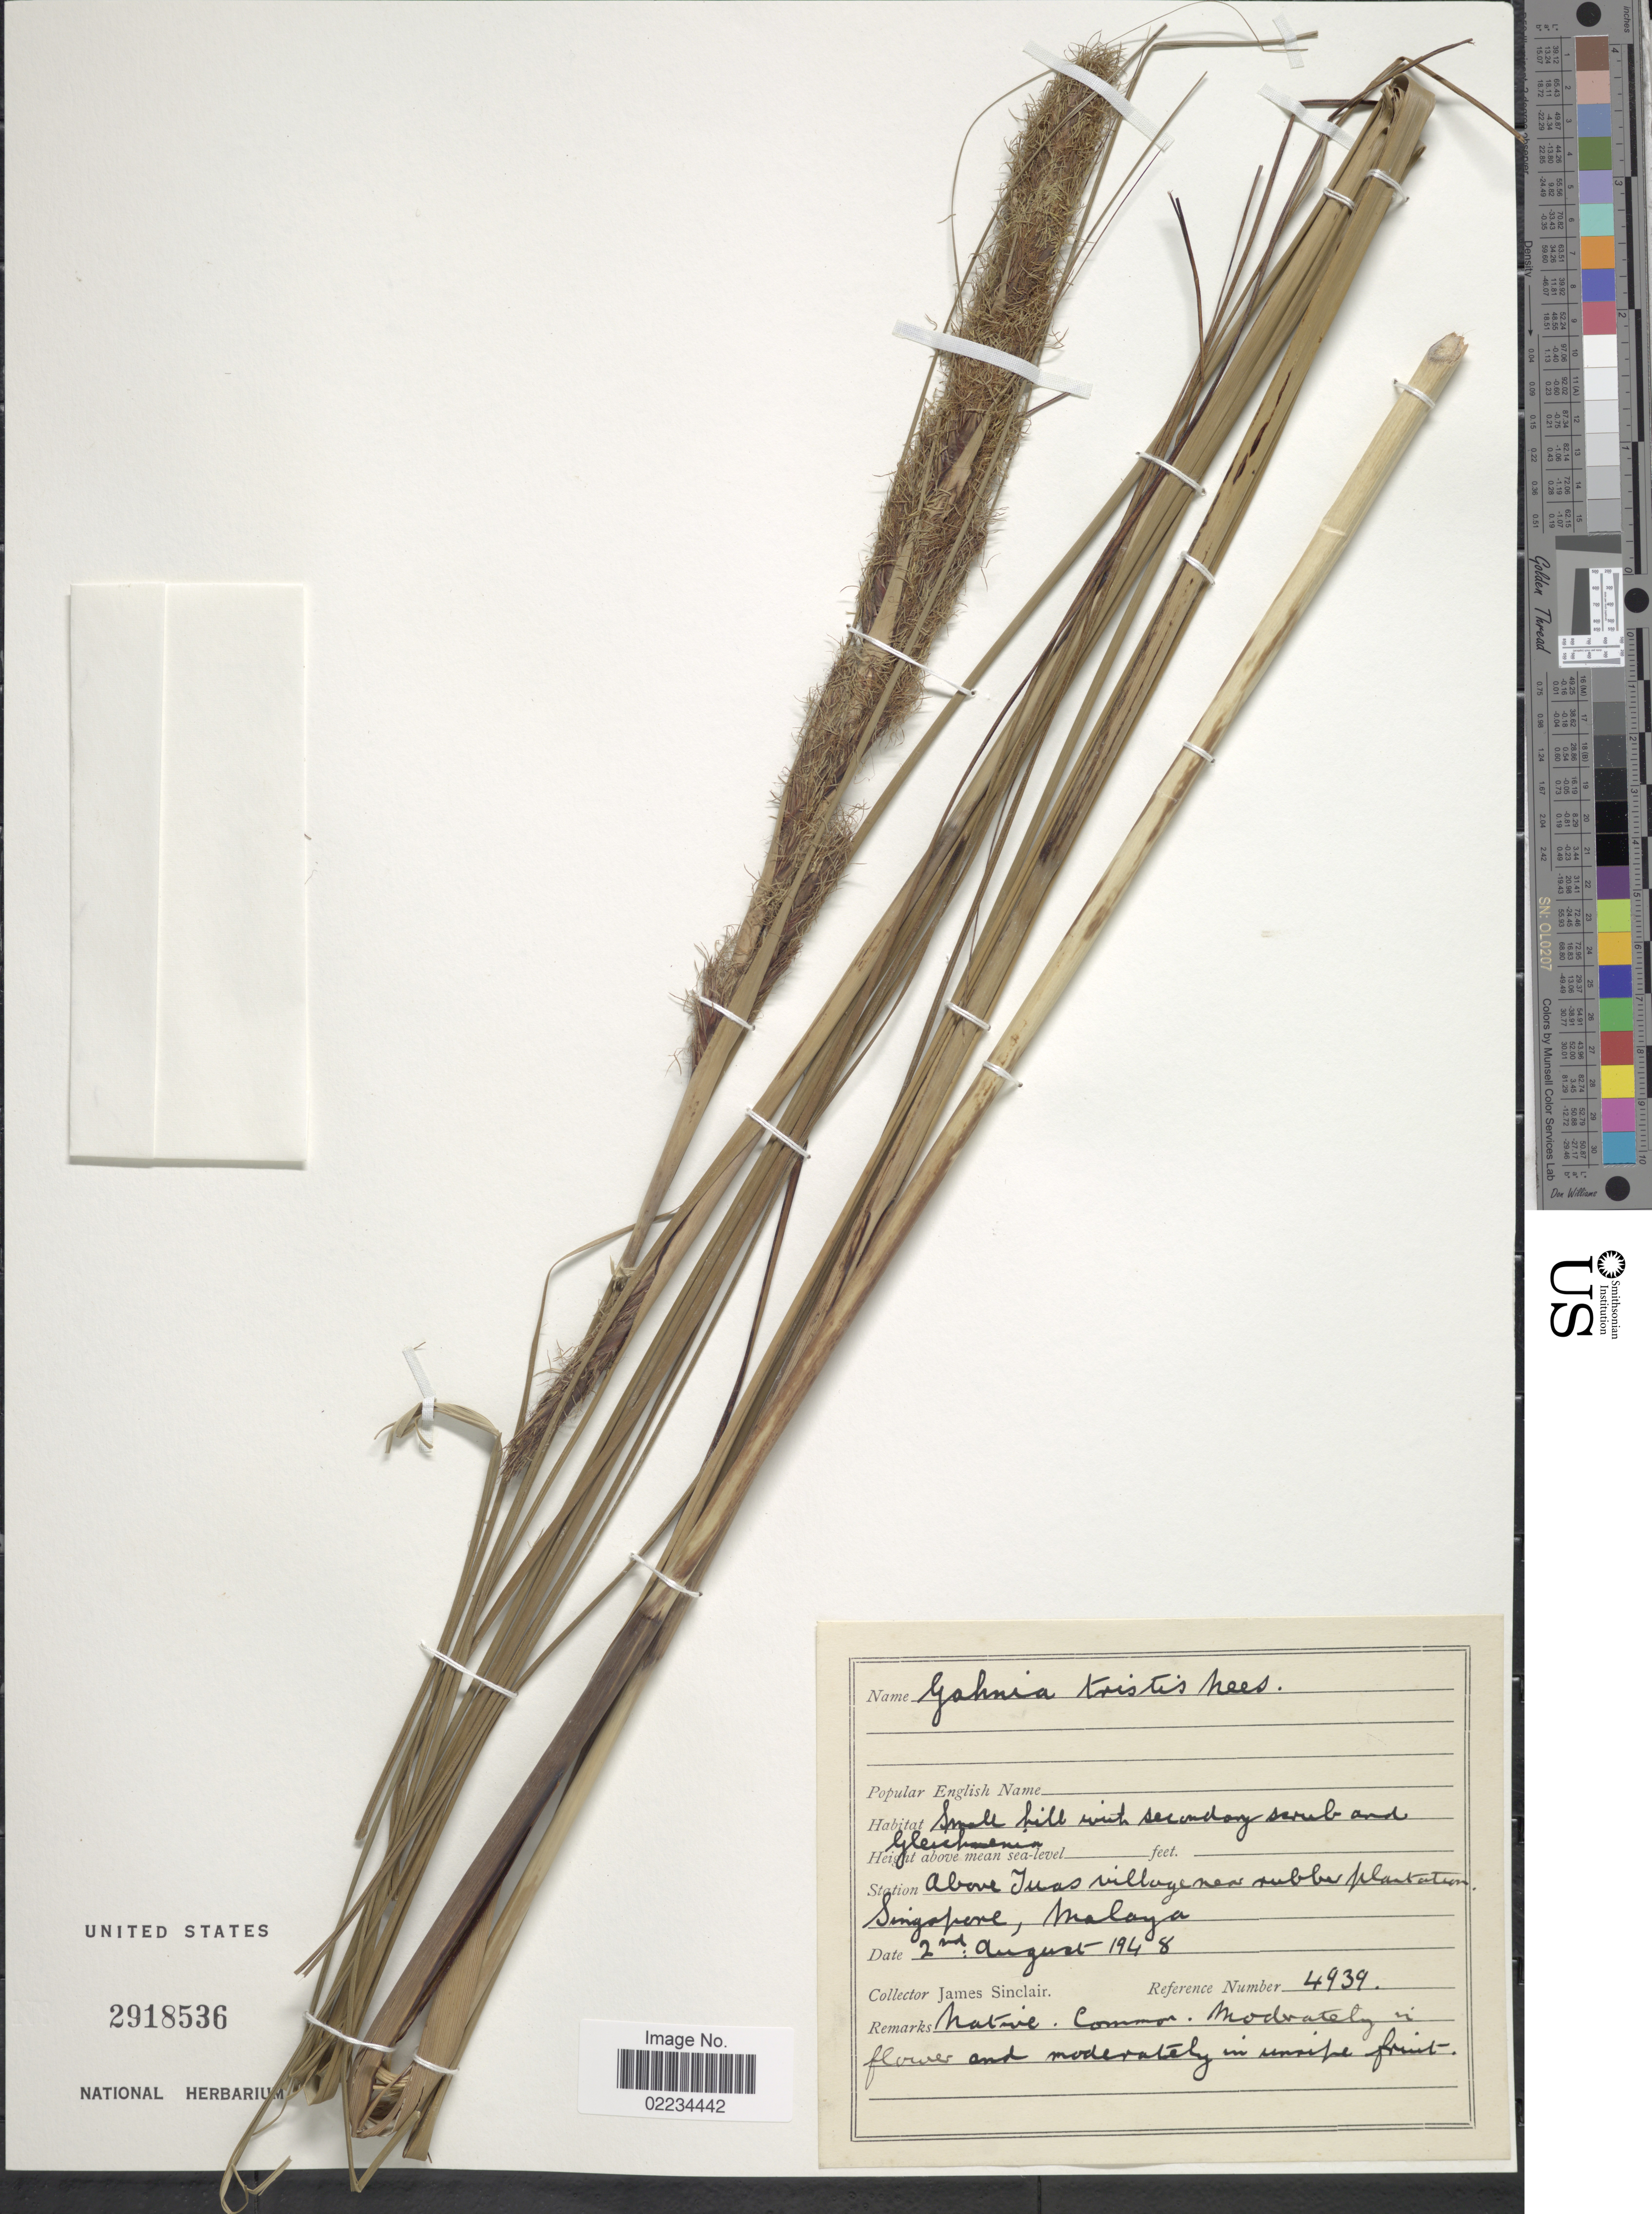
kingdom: Plantae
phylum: Tracheophyta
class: Liliopsida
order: Poales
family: Cyperaceae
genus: Gahnia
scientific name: Gahnia tristis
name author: Nees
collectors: J. Sinclair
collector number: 4939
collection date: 1948-08-02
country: Singapore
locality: Above Juas village near rubber plantation, Singapore, Malaya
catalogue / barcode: US 2918536